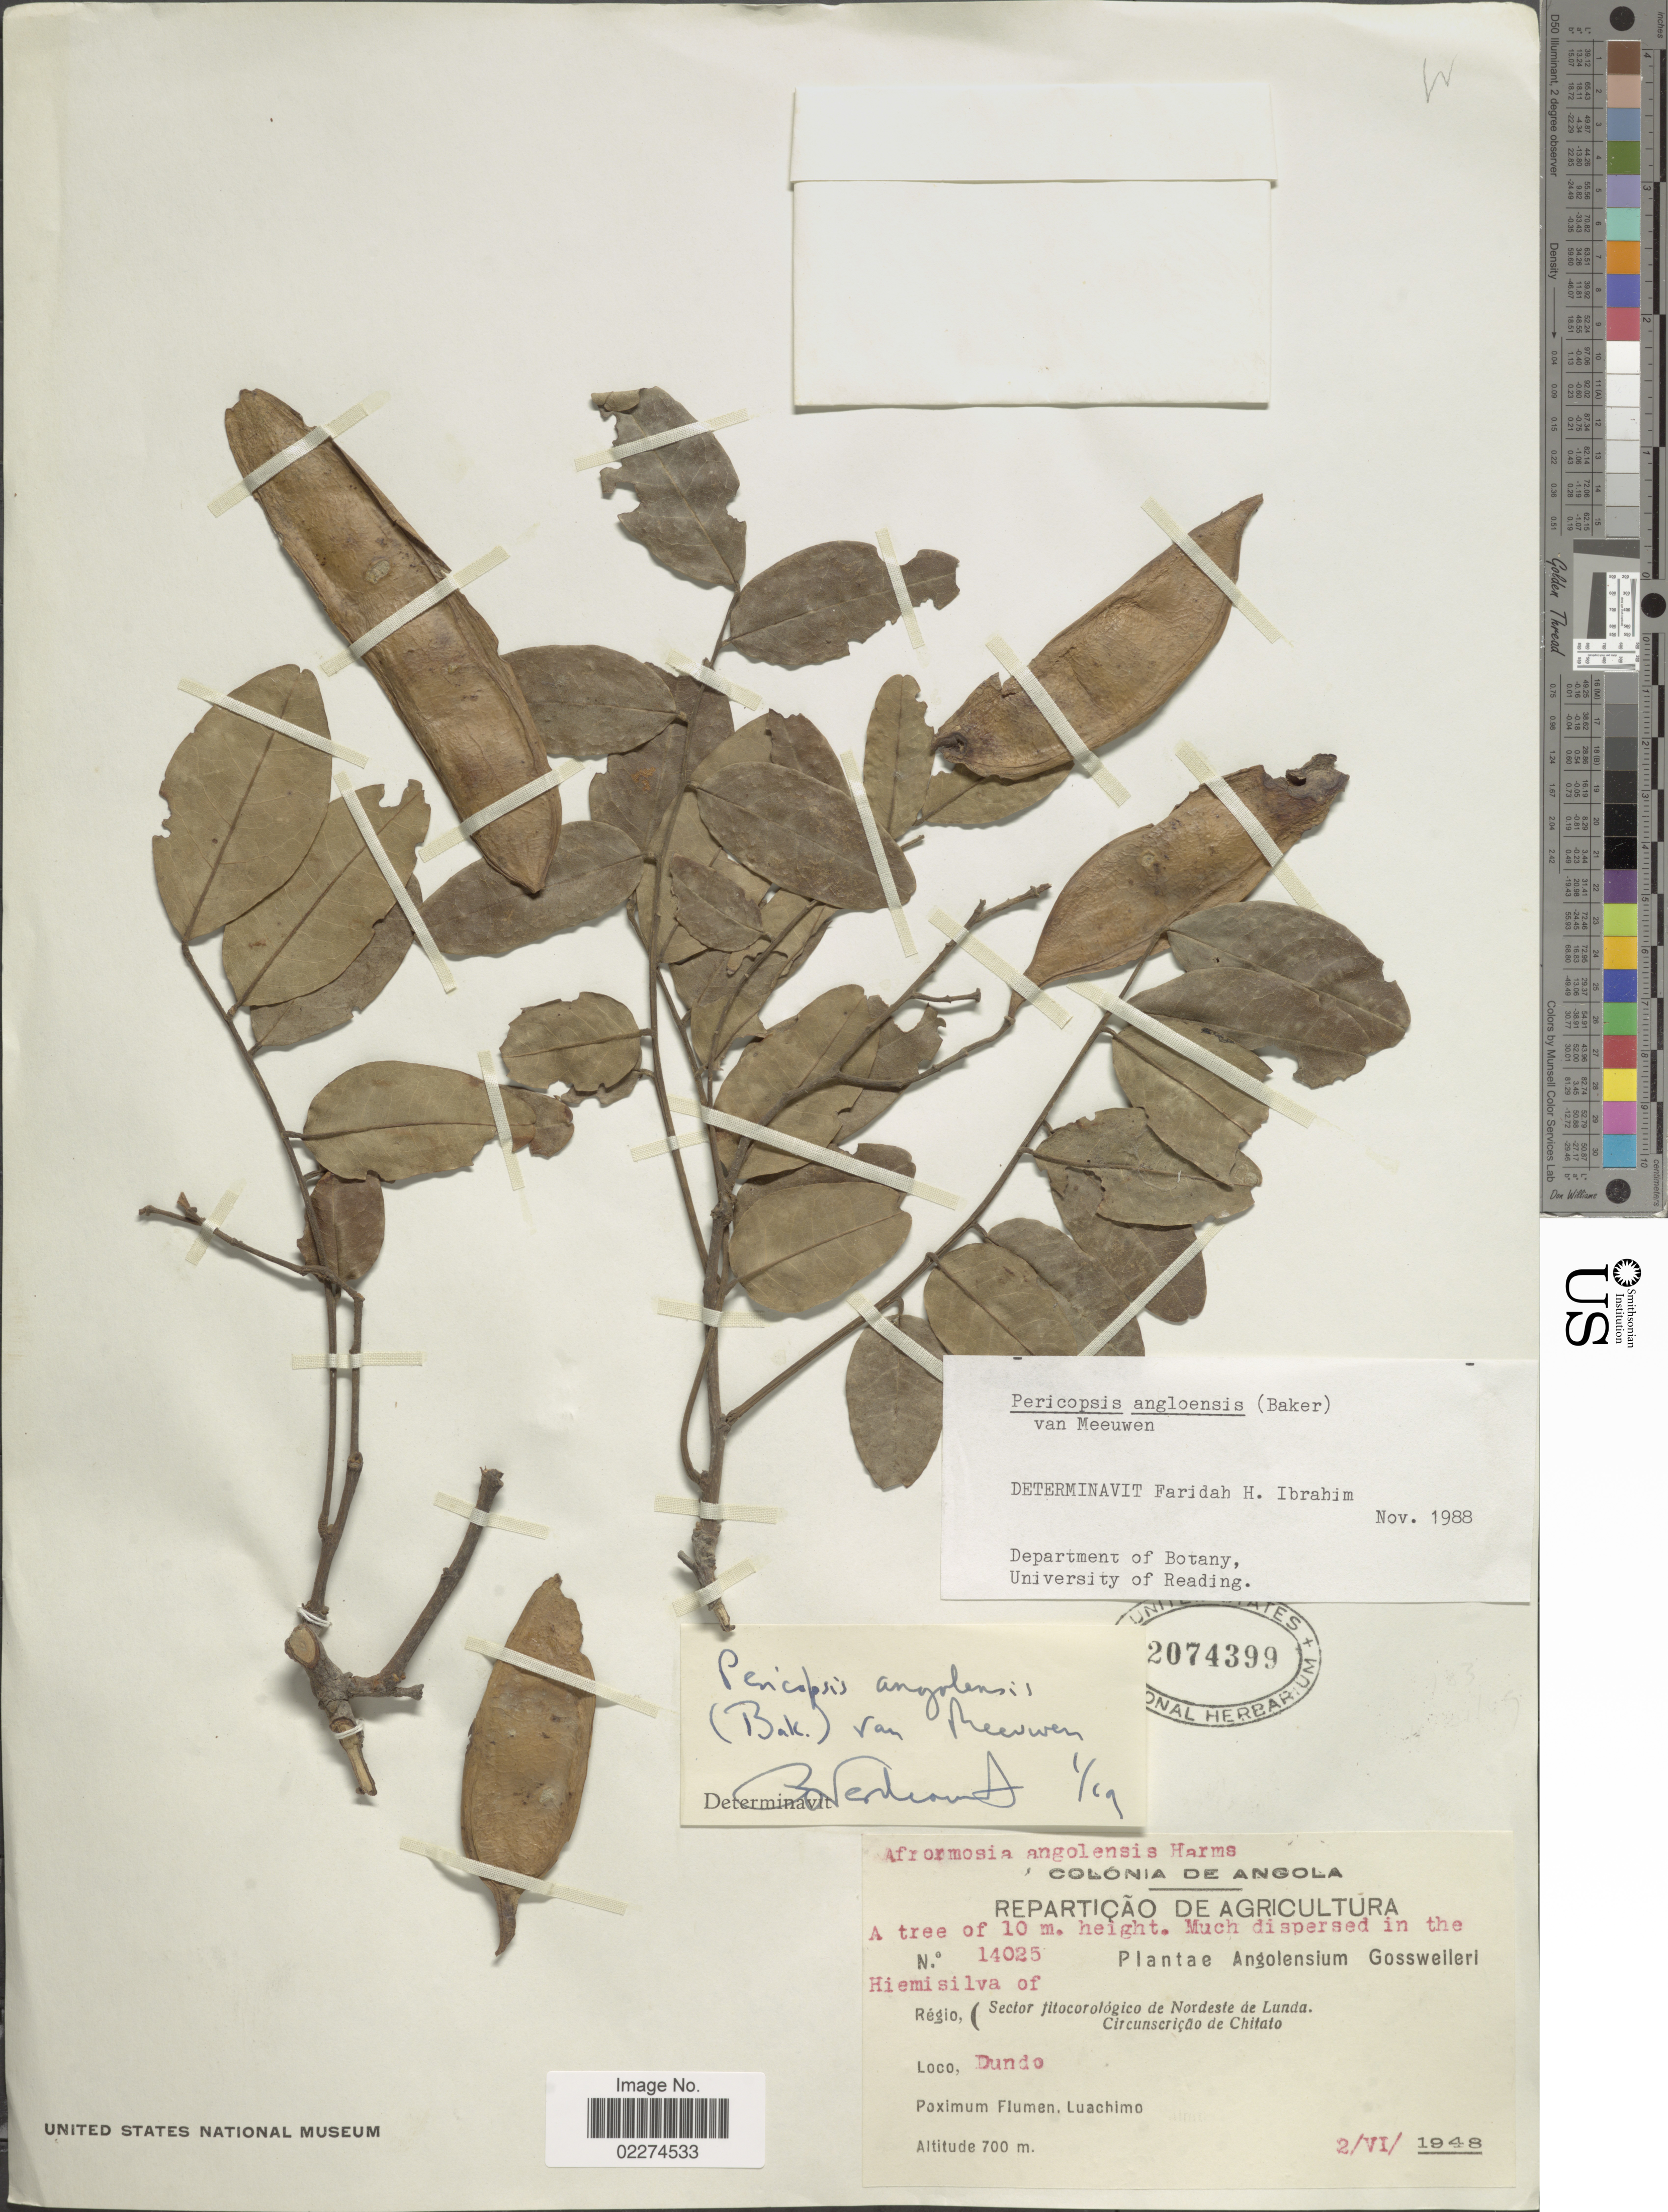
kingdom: Plantae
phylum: Tracheophyta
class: Magnoliopsida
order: Fabales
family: Fabaceae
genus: Pericopsis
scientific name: Pericopsis angolensis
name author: (Baker) Meeuwen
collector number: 14025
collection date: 1948-06-02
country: Angola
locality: Loco, Dundo, Poximum Flumen, Luachimo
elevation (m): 700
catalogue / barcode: US 2074399